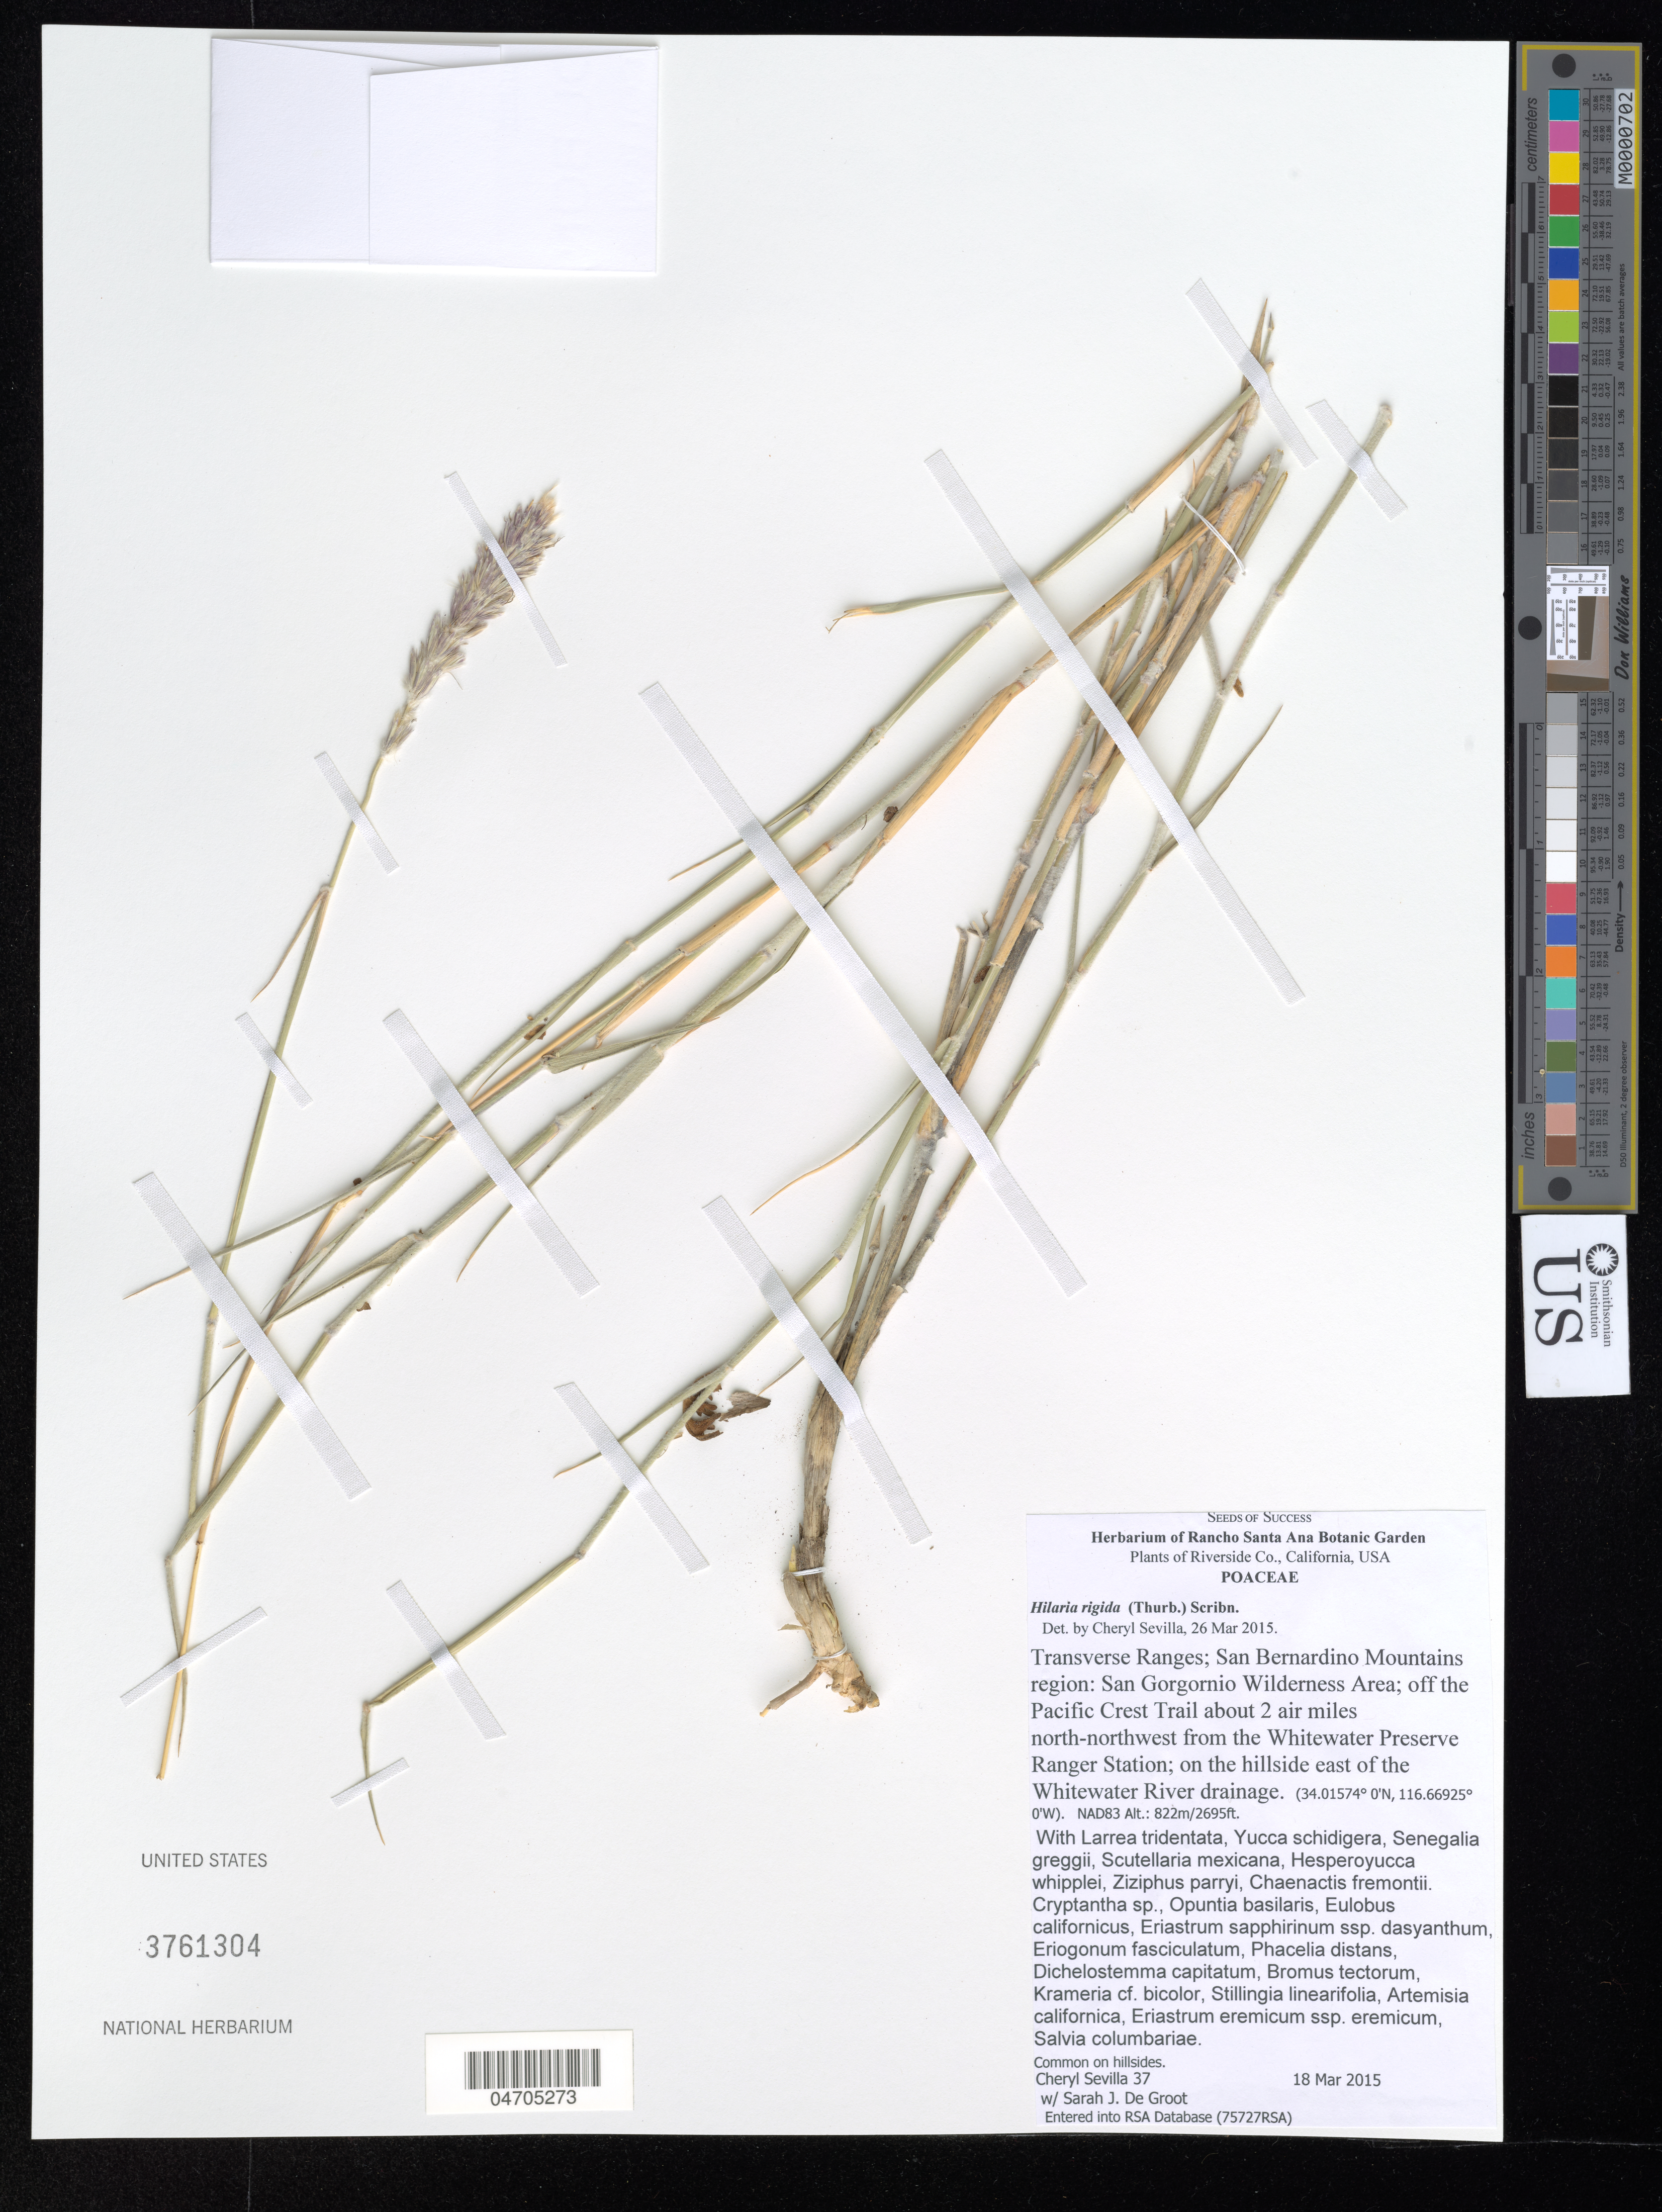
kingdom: Plantae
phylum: Tracheophyta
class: Liliopsida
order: Poales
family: Poaceae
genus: Hilaria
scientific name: Hilaria rigida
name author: (Thurb.) Benth. ex Scribn.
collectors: C. Sevilla & S. De Groot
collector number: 37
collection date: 2015-03-18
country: United States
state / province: California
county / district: Riverside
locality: Riverside Co. Transverse Ranges; San Bernardino Mountains region: San Gorgornio Wilderness Area; off the Pacific Crest Trail about 2 air miles north-northwest from the Whitewater Preserve Ranger Station; on the hillside east of the Whitewater River drainage. NAD83.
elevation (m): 822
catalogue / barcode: US 3761304